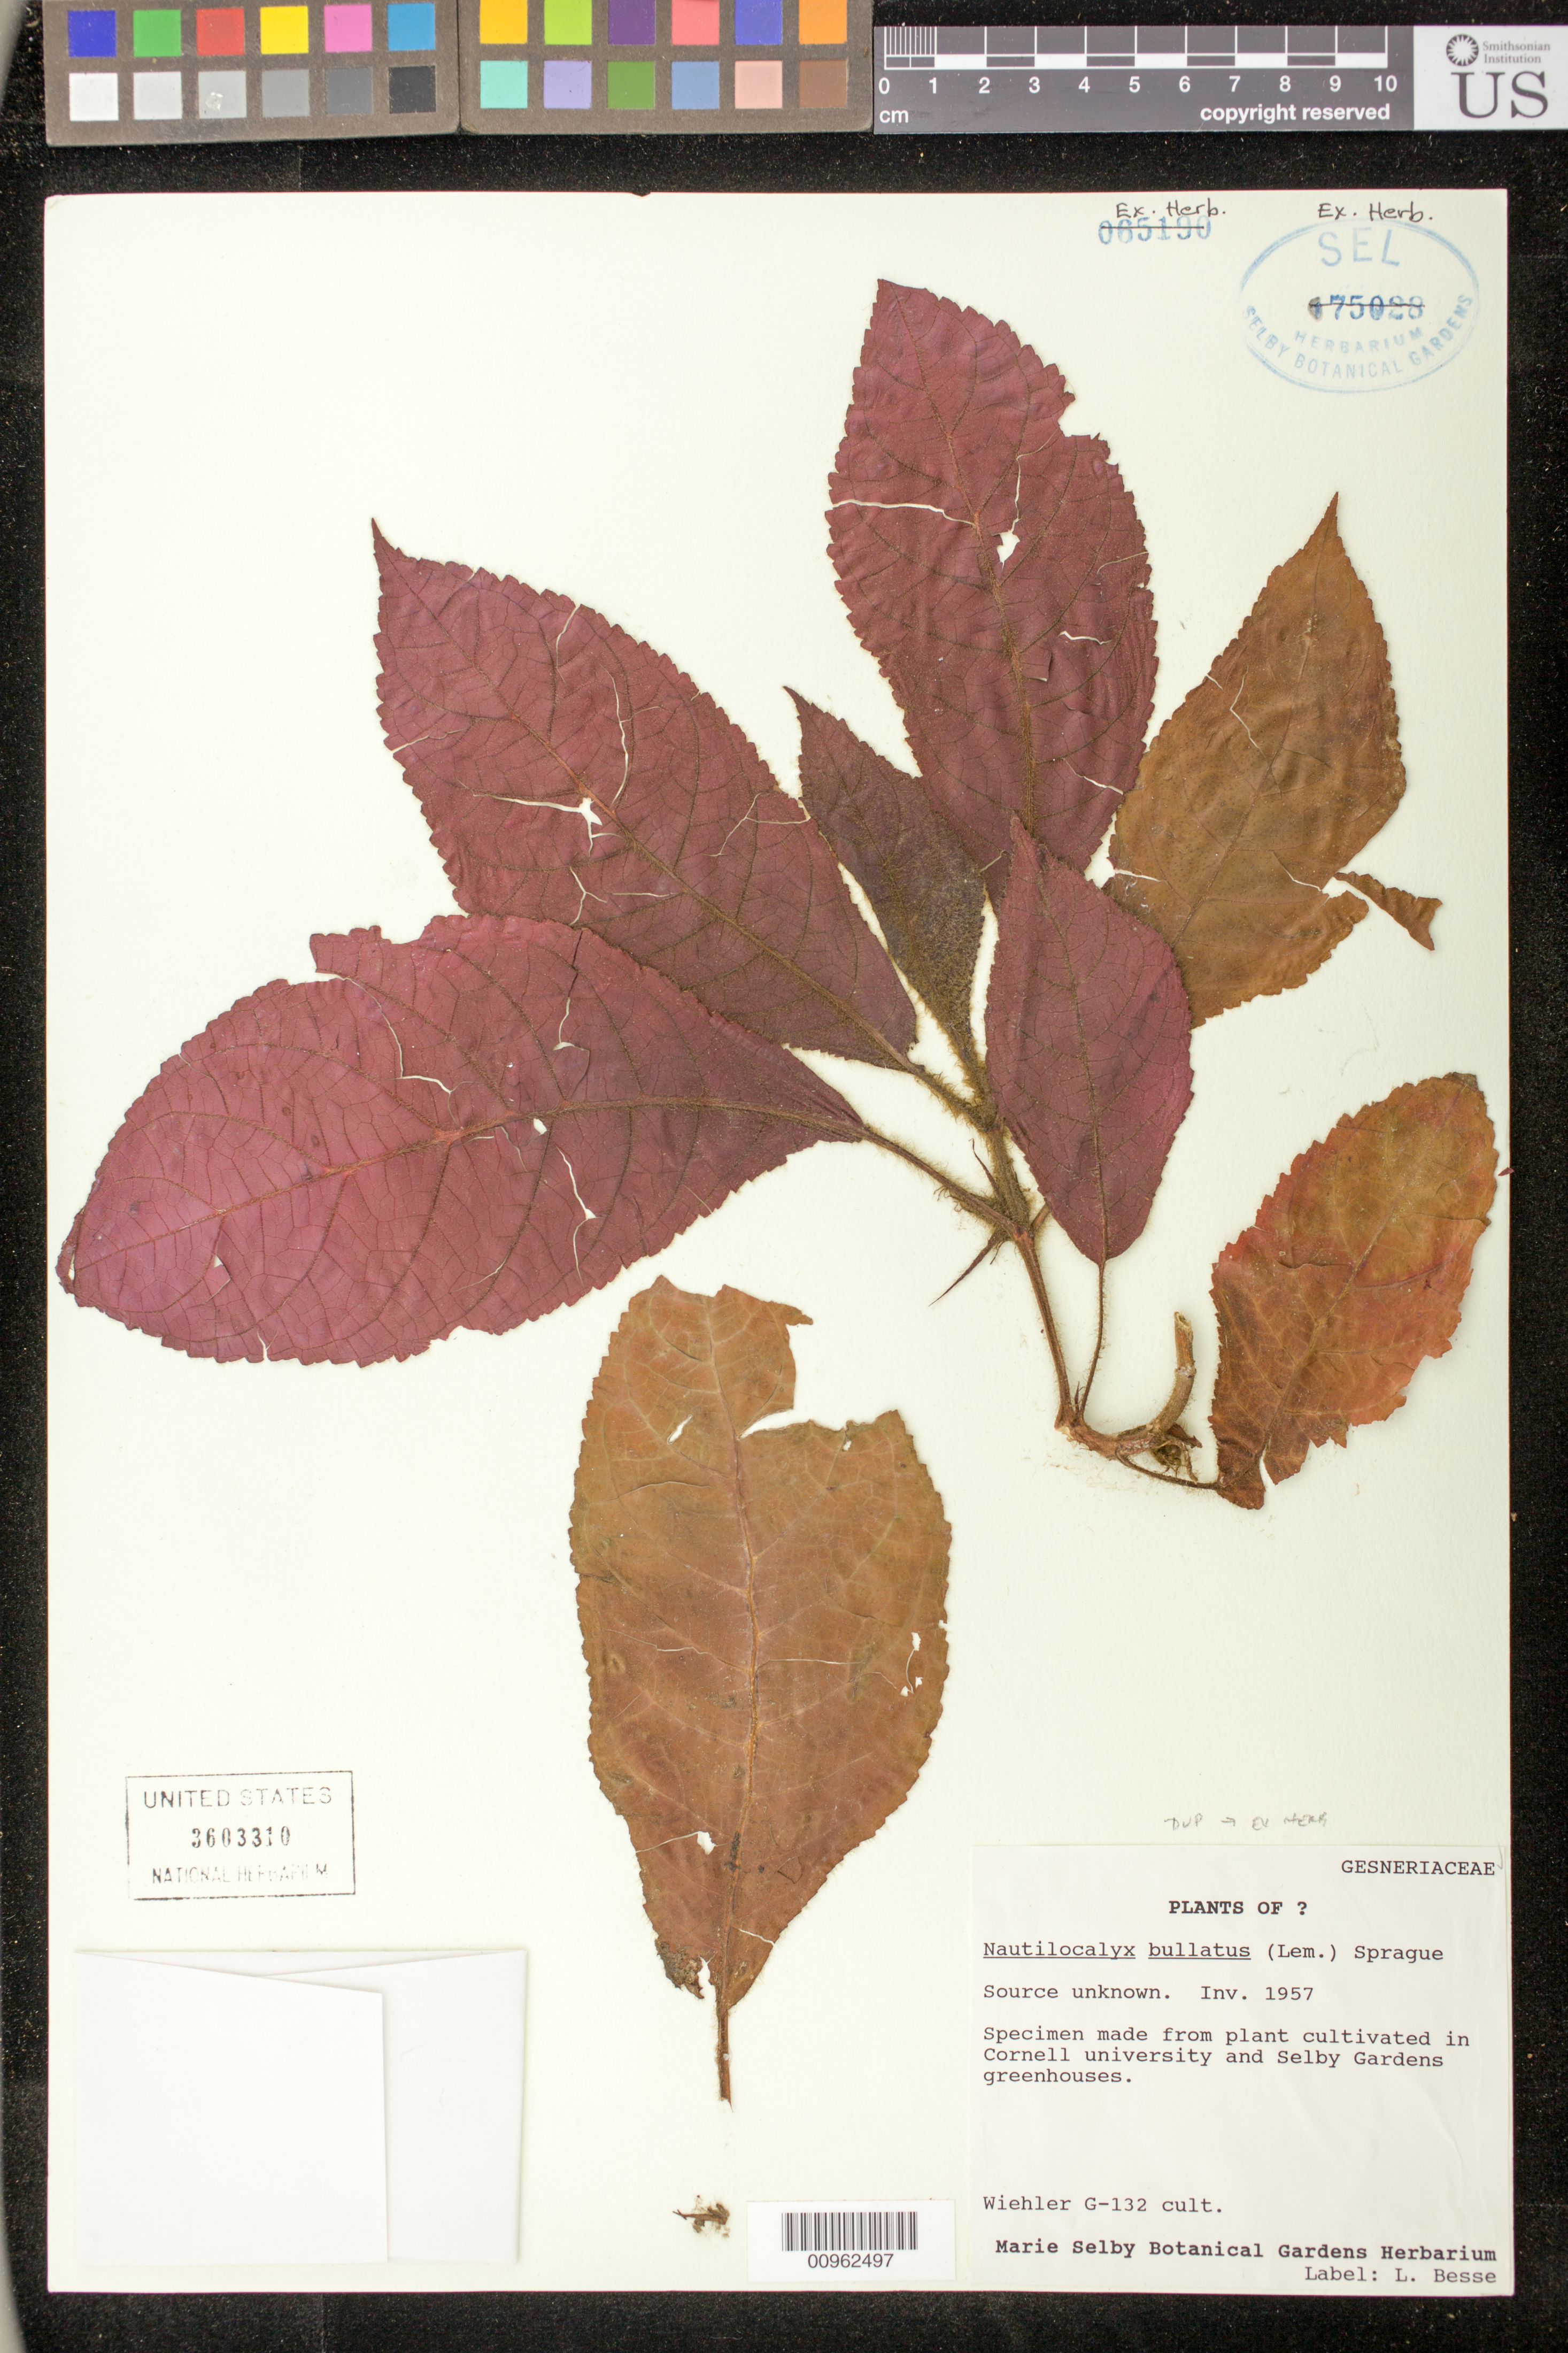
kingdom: Plantae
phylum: Tracheophyta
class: Magnoliopsida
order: Lamiales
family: Gesneriaceae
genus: Nautilocalyx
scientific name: Nautilocalyx bullatus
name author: (Lem.) Sprague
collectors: H. J. Wiehler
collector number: s.n. [G-132]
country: United States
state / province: Florida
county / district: Sarasota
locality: Cultivated at the Marie Selby Botanical Gardens, Sarasota, Florida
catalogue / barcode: US 3603310